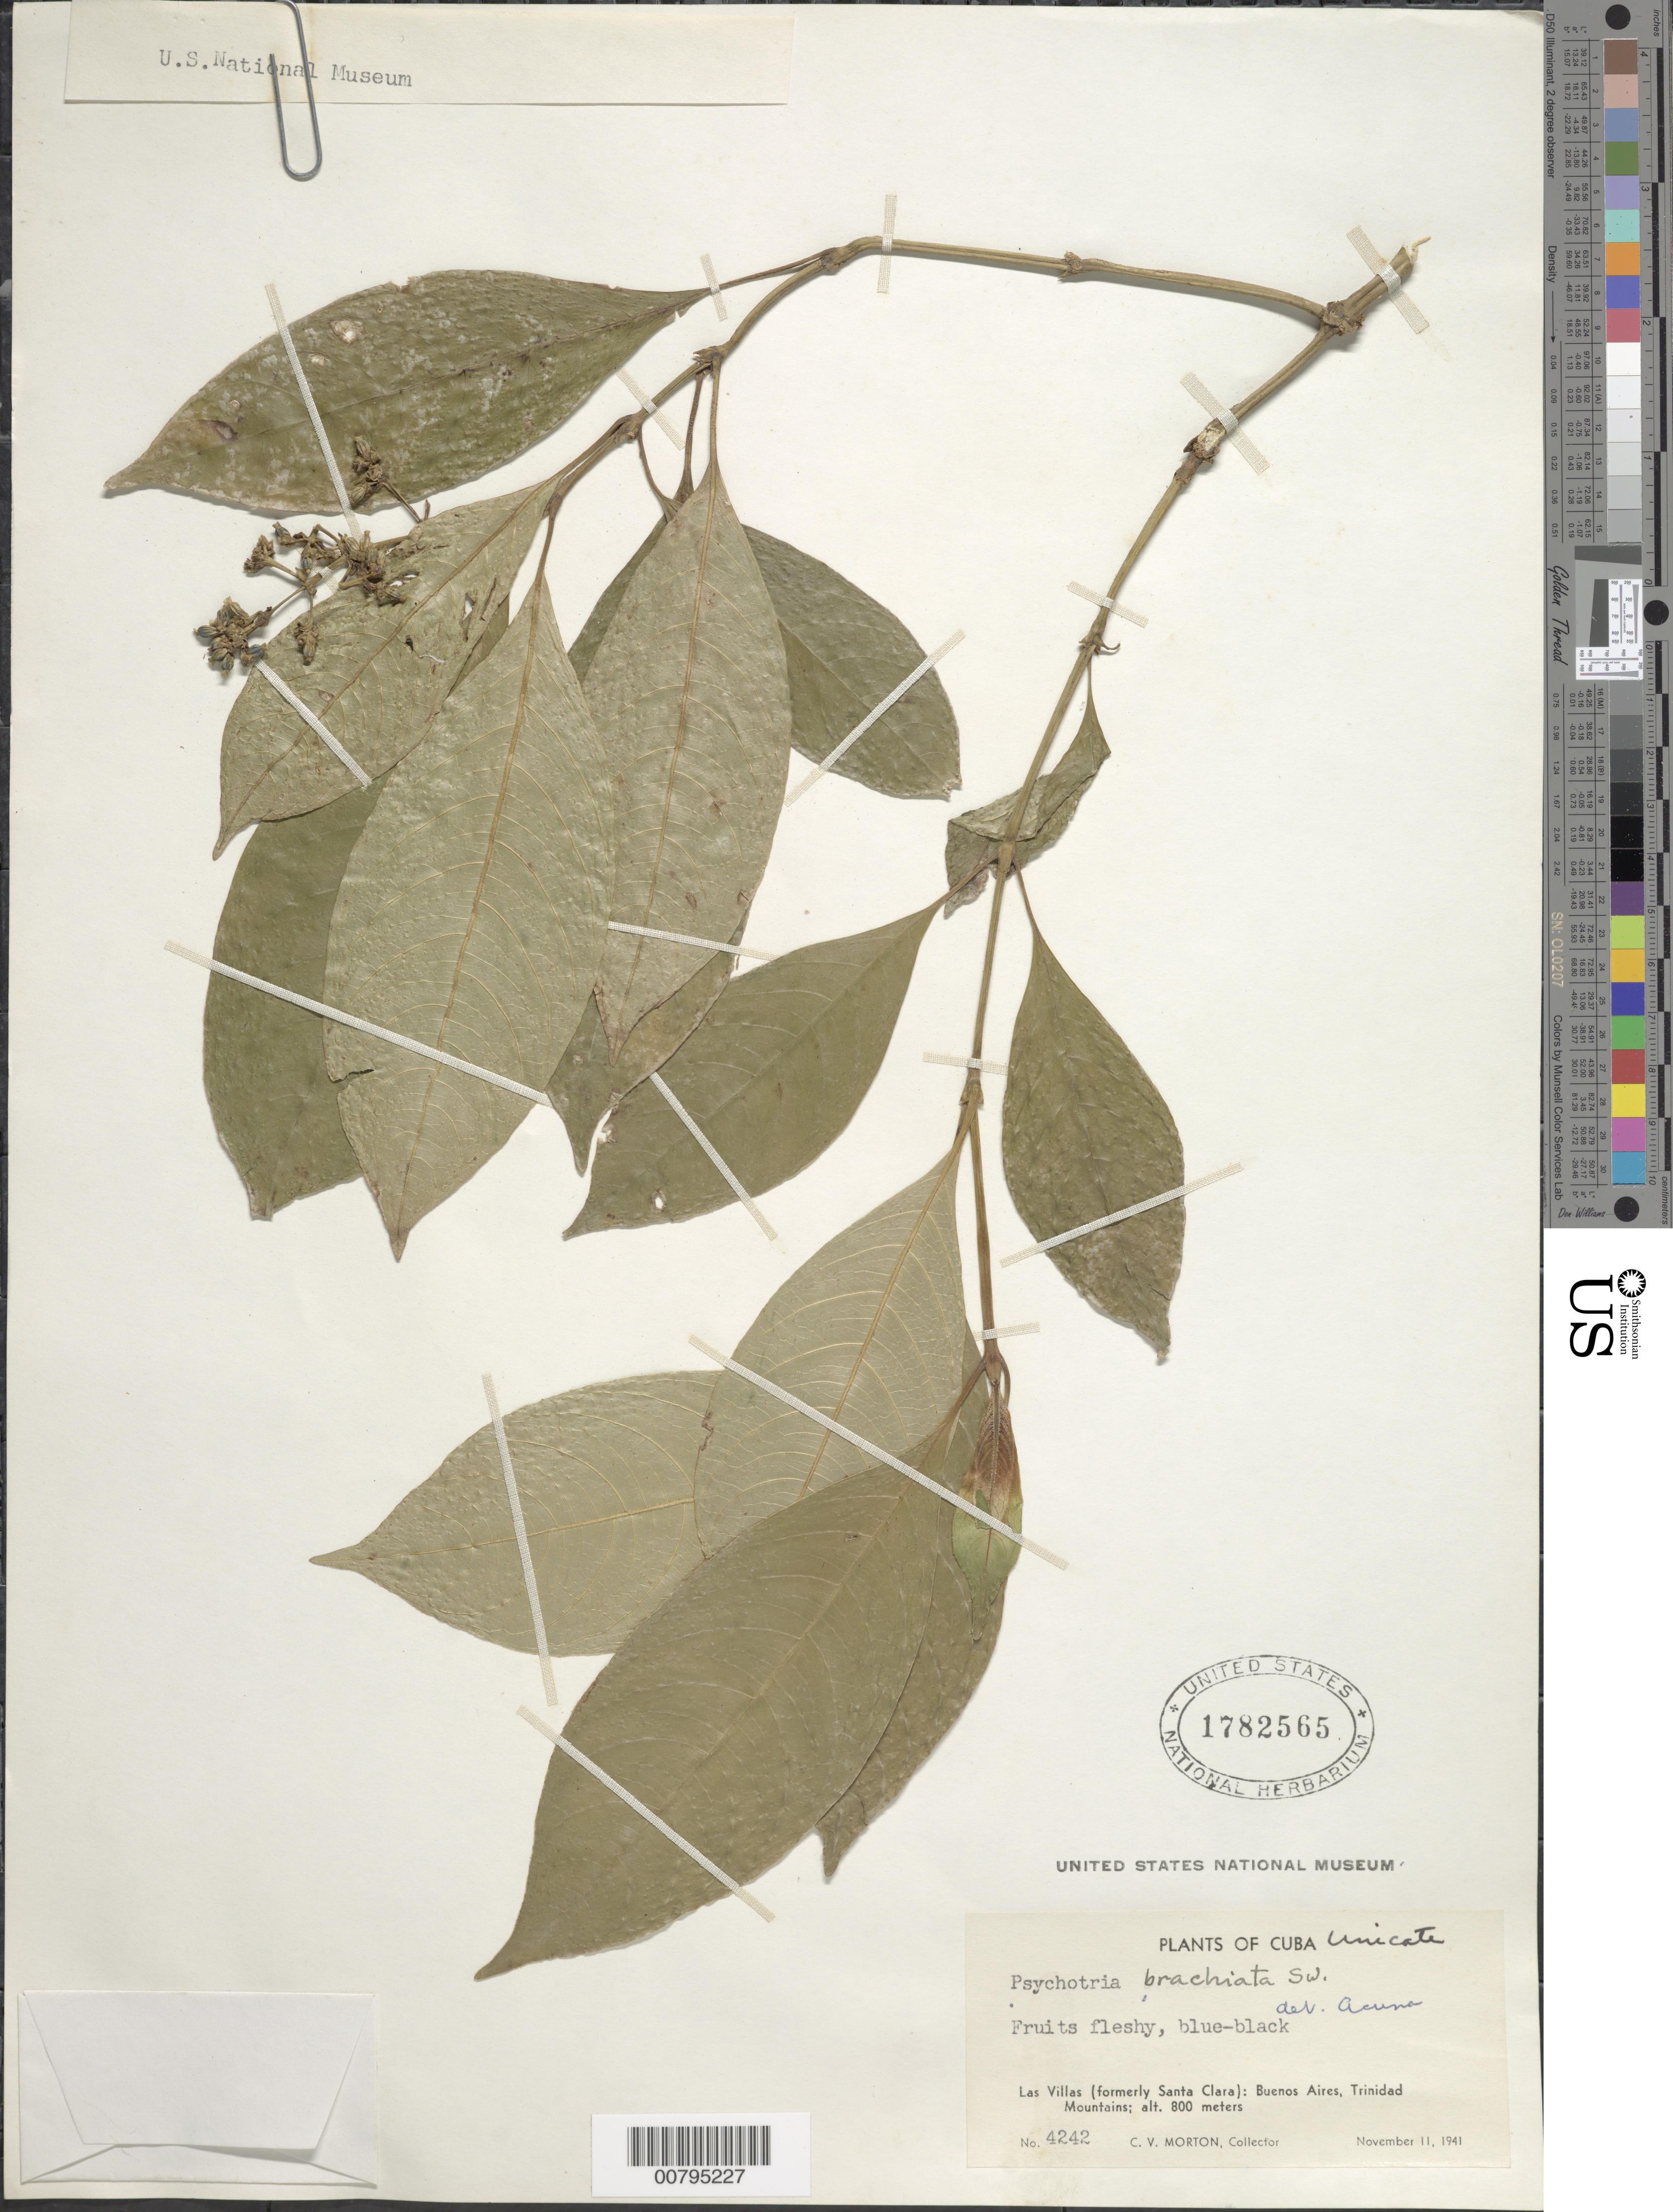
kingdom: Plantae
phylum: Tracheophyta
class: Magnoliopsida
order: Gentianales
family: Rubiaceae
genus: Psychotria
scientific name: Psychotria brachiata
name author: Sw.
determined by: Acuña, J. B.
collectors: C. V. Morton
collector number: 4242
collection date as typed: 11 Nov 1941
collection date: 1941-11-11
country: Cuba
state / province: Las Villas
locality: Buenos Aires, Trinidad Mountains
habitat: Montane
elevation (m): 800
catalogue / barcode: US 1782565